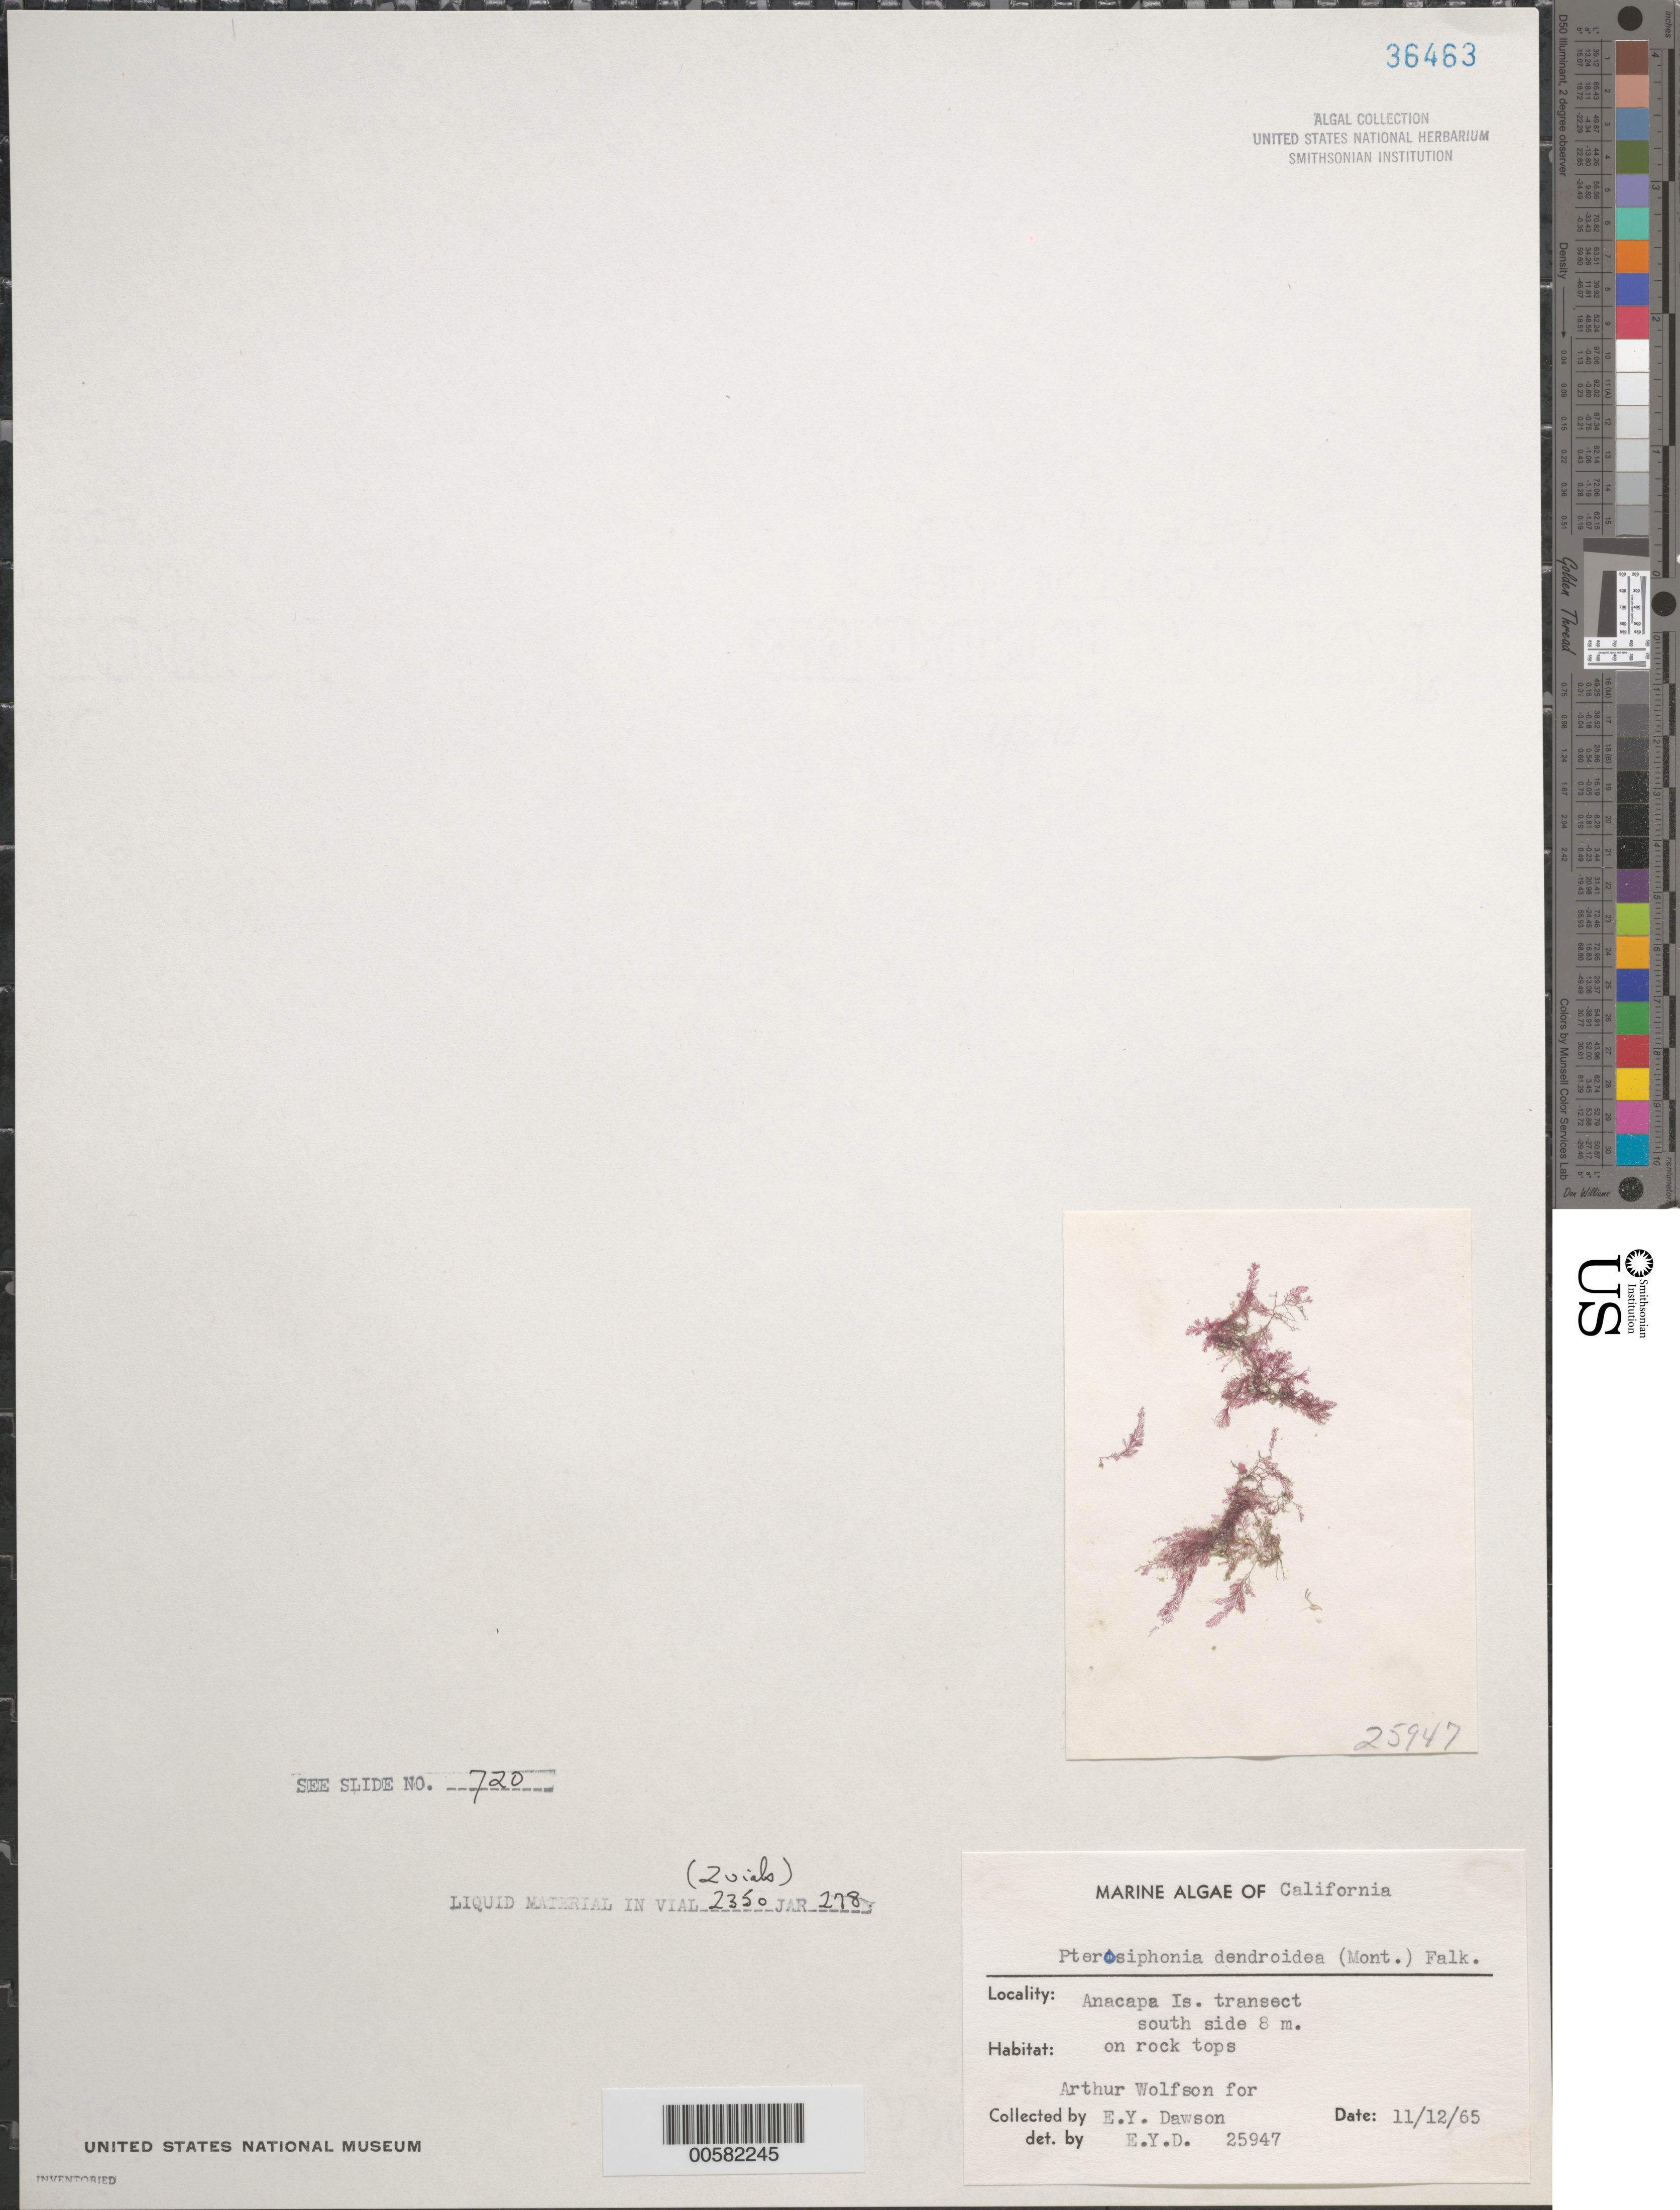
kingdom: Plantae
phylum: Rhodophyta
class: Florideophyceae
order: Ceramiales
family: Rhodomelaceae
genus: Symphyocladiella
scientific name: Symphyocladiella dendroidea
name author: (Montagne) Bustamante et al.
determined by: Algae name updating Project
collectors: A. Wolfson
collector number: EYD 25947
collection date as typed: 12 Nov 1965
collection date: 1965-11-12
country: United States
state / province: California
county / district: Ventura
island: Anacapa Island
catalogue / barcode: US 36463